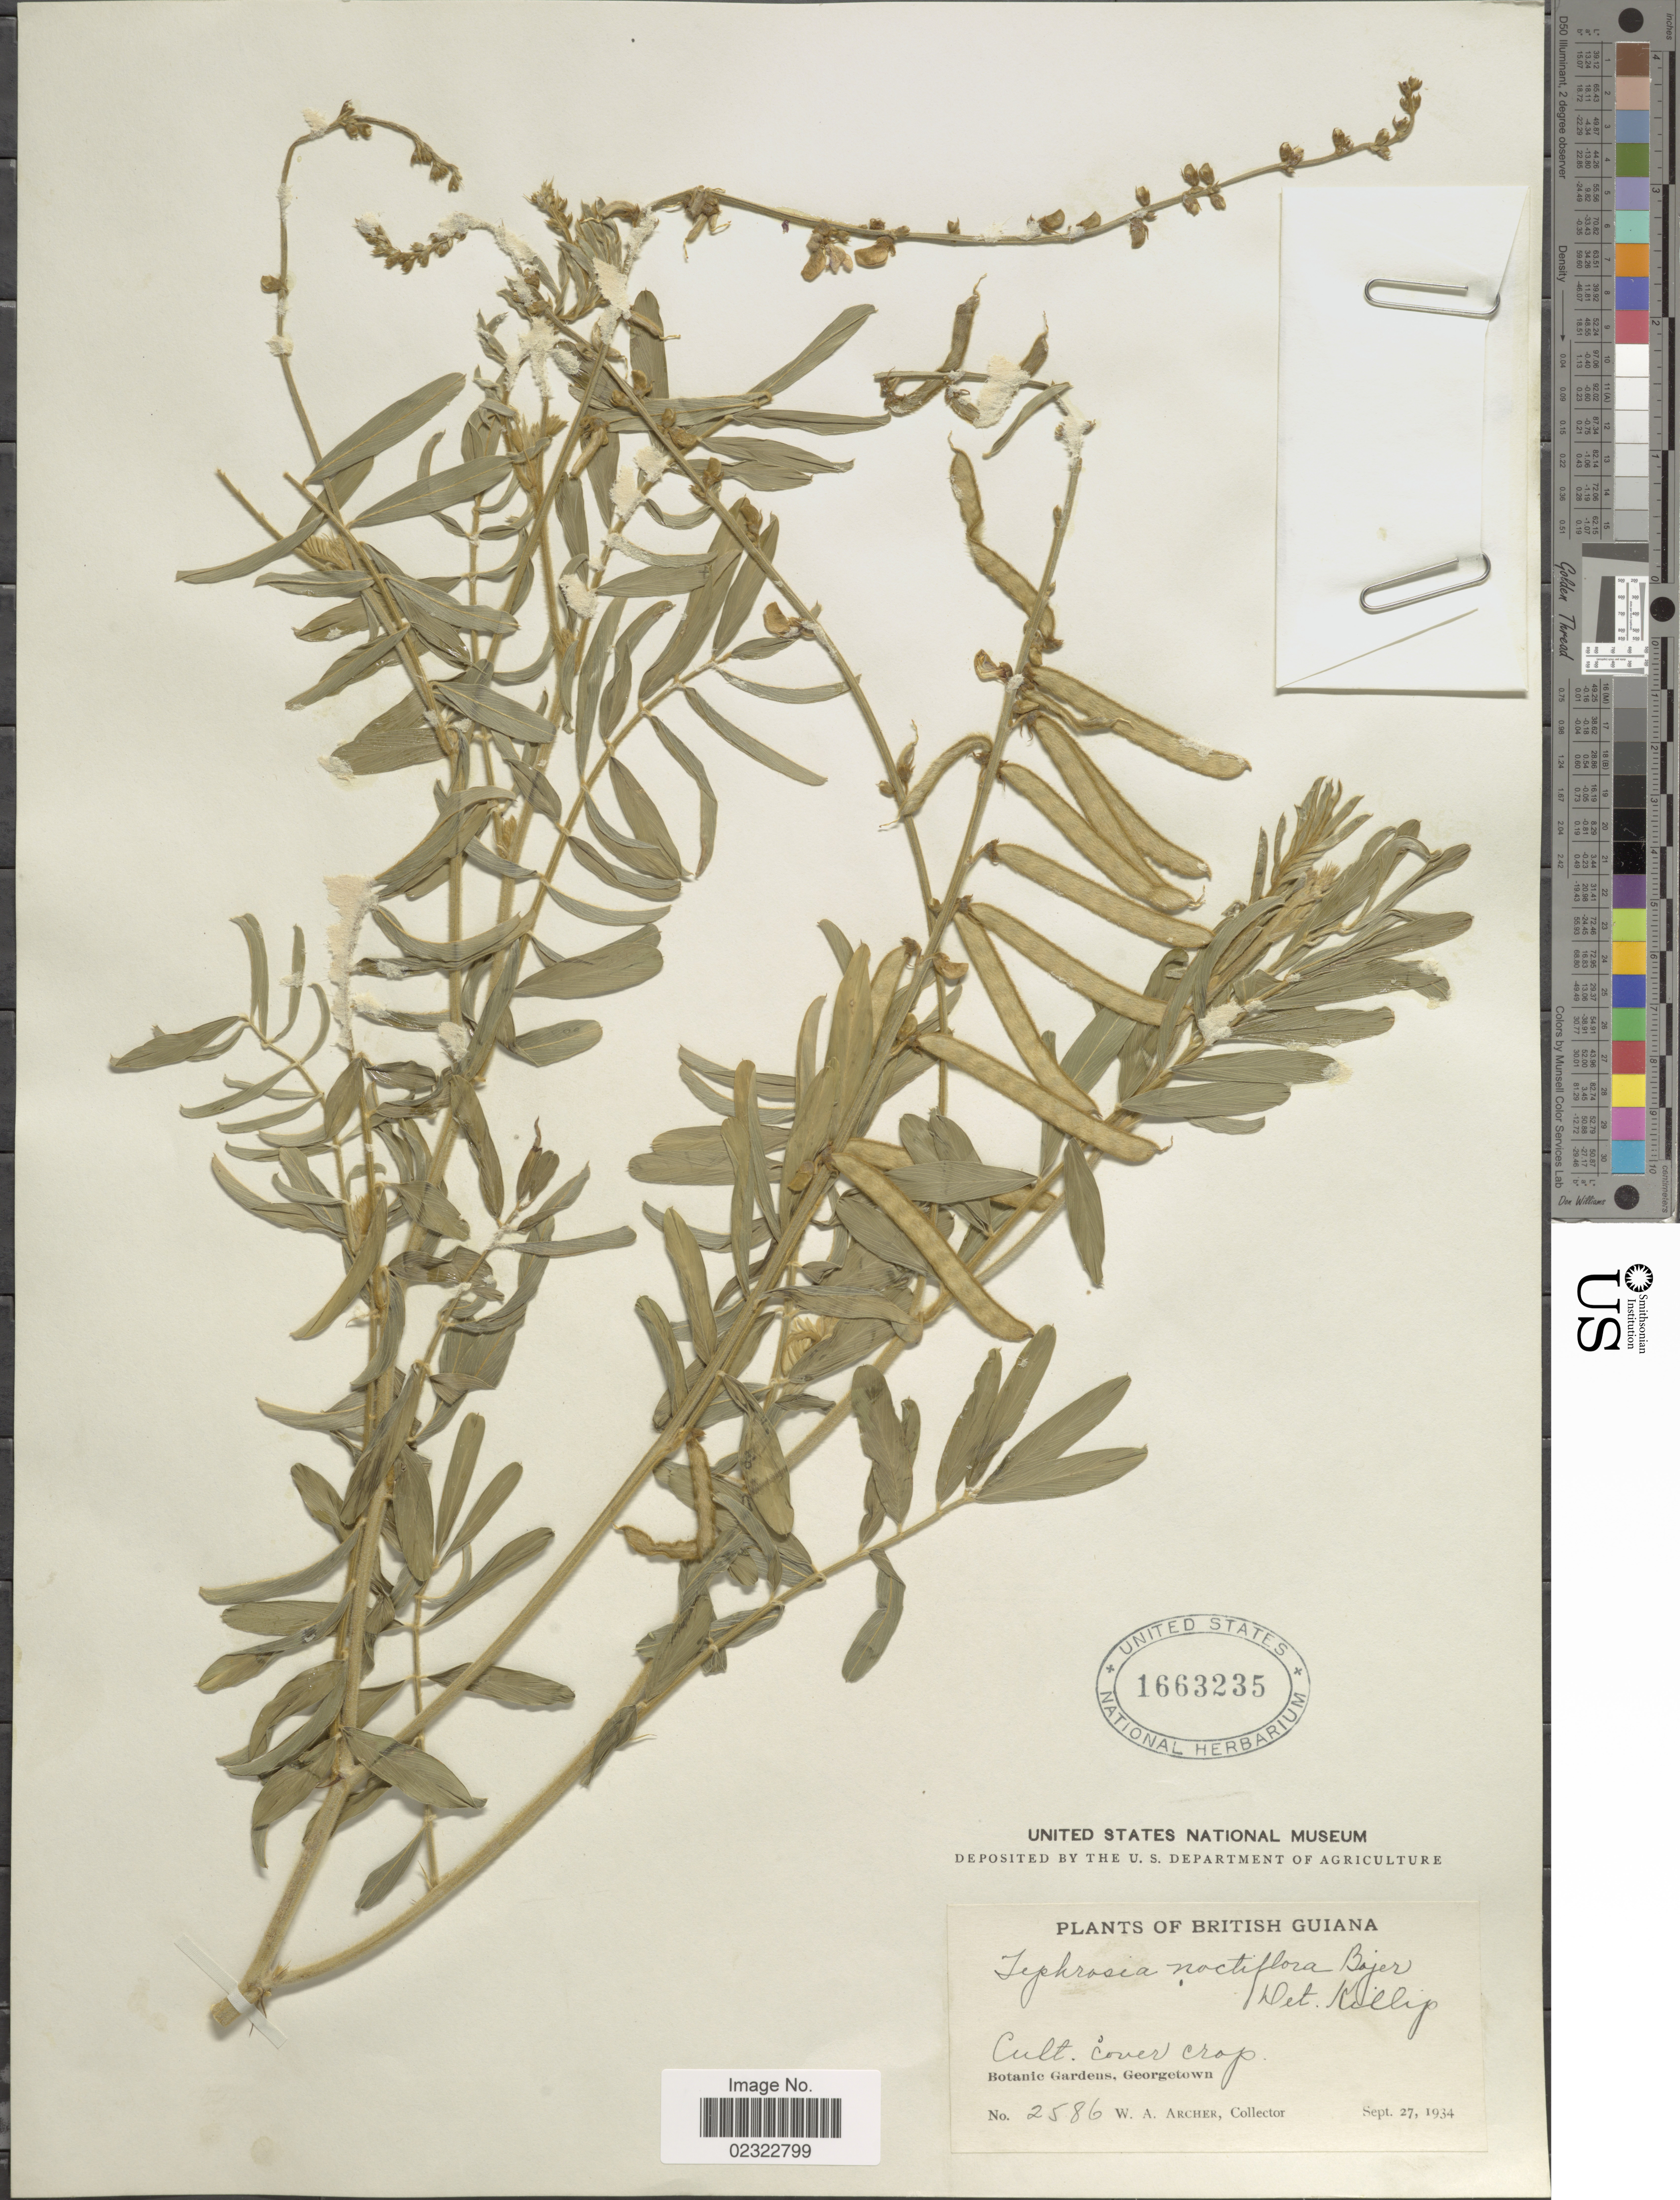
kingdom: Plantae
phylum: Tracheophyta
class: Magnoliopsida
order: Fabales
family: Fabaceae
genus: Tephrosia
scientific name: Tephrosia noctiflora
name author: Bojer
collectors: W. A. Archer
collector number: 2586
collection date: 1934-09-27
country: Guyana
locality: British Guiana. Botanic Gardens, Georgetown.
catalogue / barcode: US 1663235